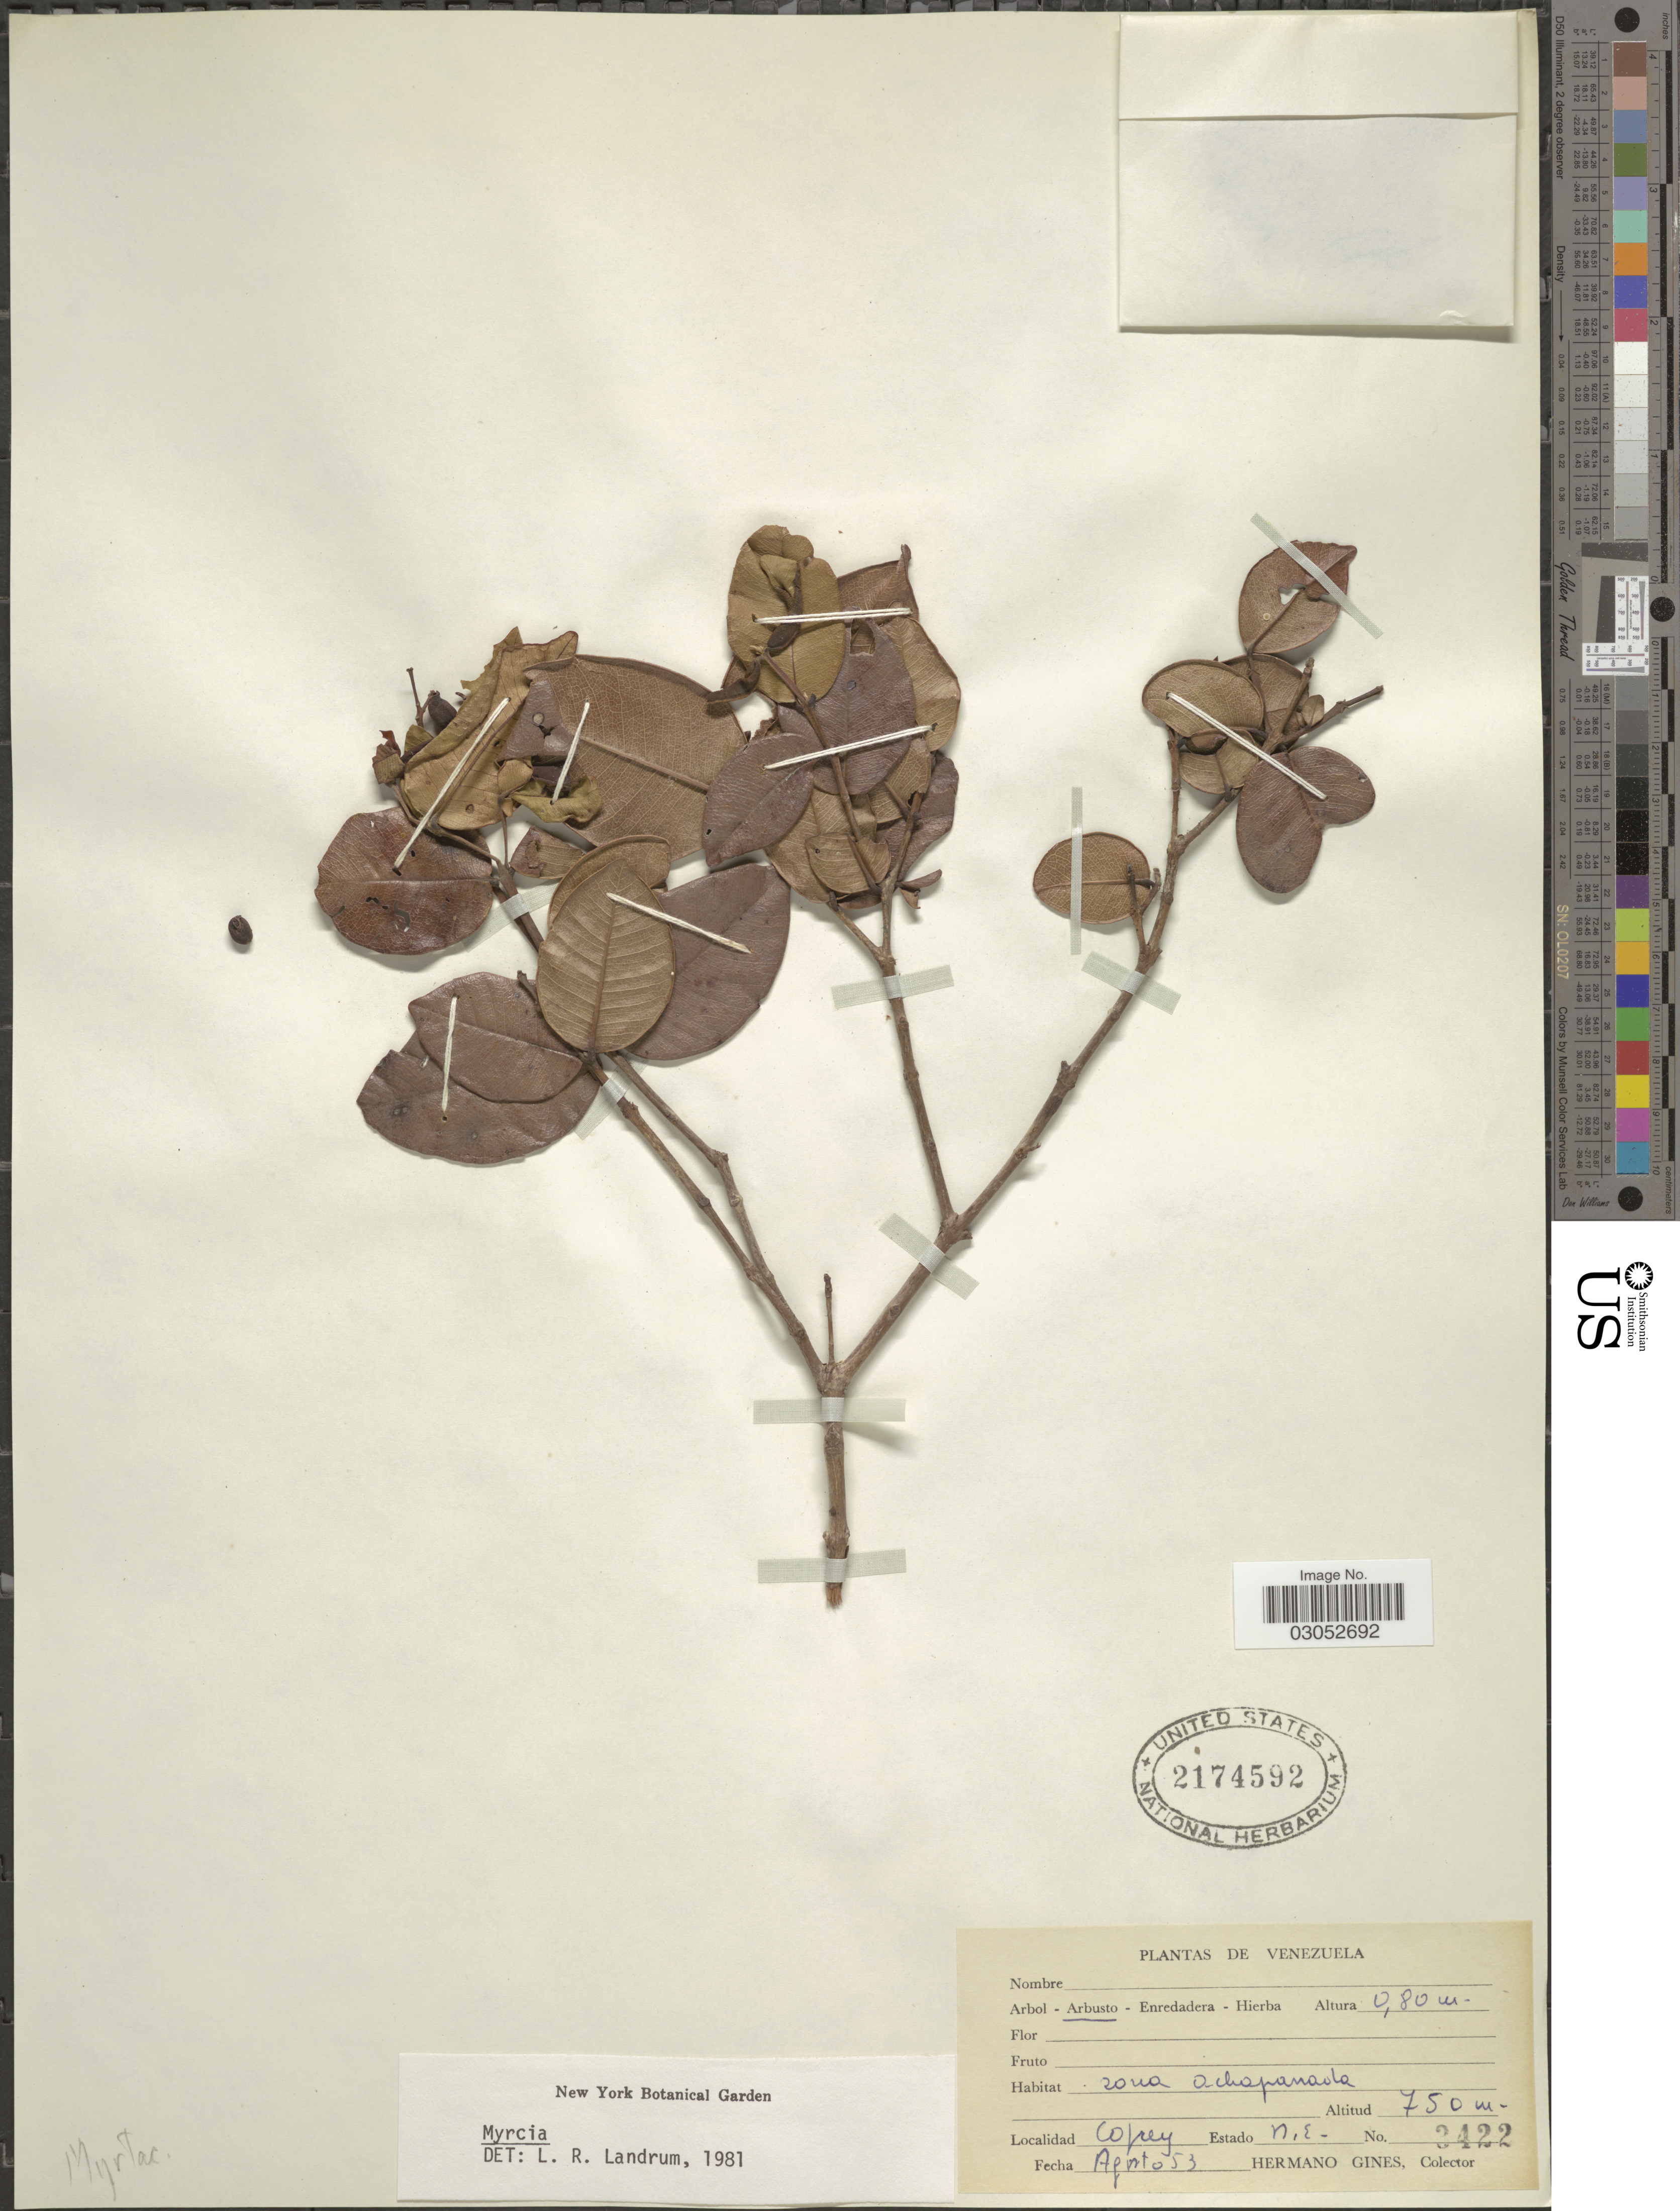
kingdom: Plantae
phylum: Tracheophyta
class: Magnoliopsida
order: Myrtales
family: Myrtaceae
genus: Myrcia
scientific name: Myrcia sp.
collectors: Bro. Gines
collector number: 3422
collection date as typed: Transcribed d/m/y: /8/53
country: Venezuela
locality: Copey, Estado N.E.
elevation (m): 750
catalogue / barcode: US 2174592